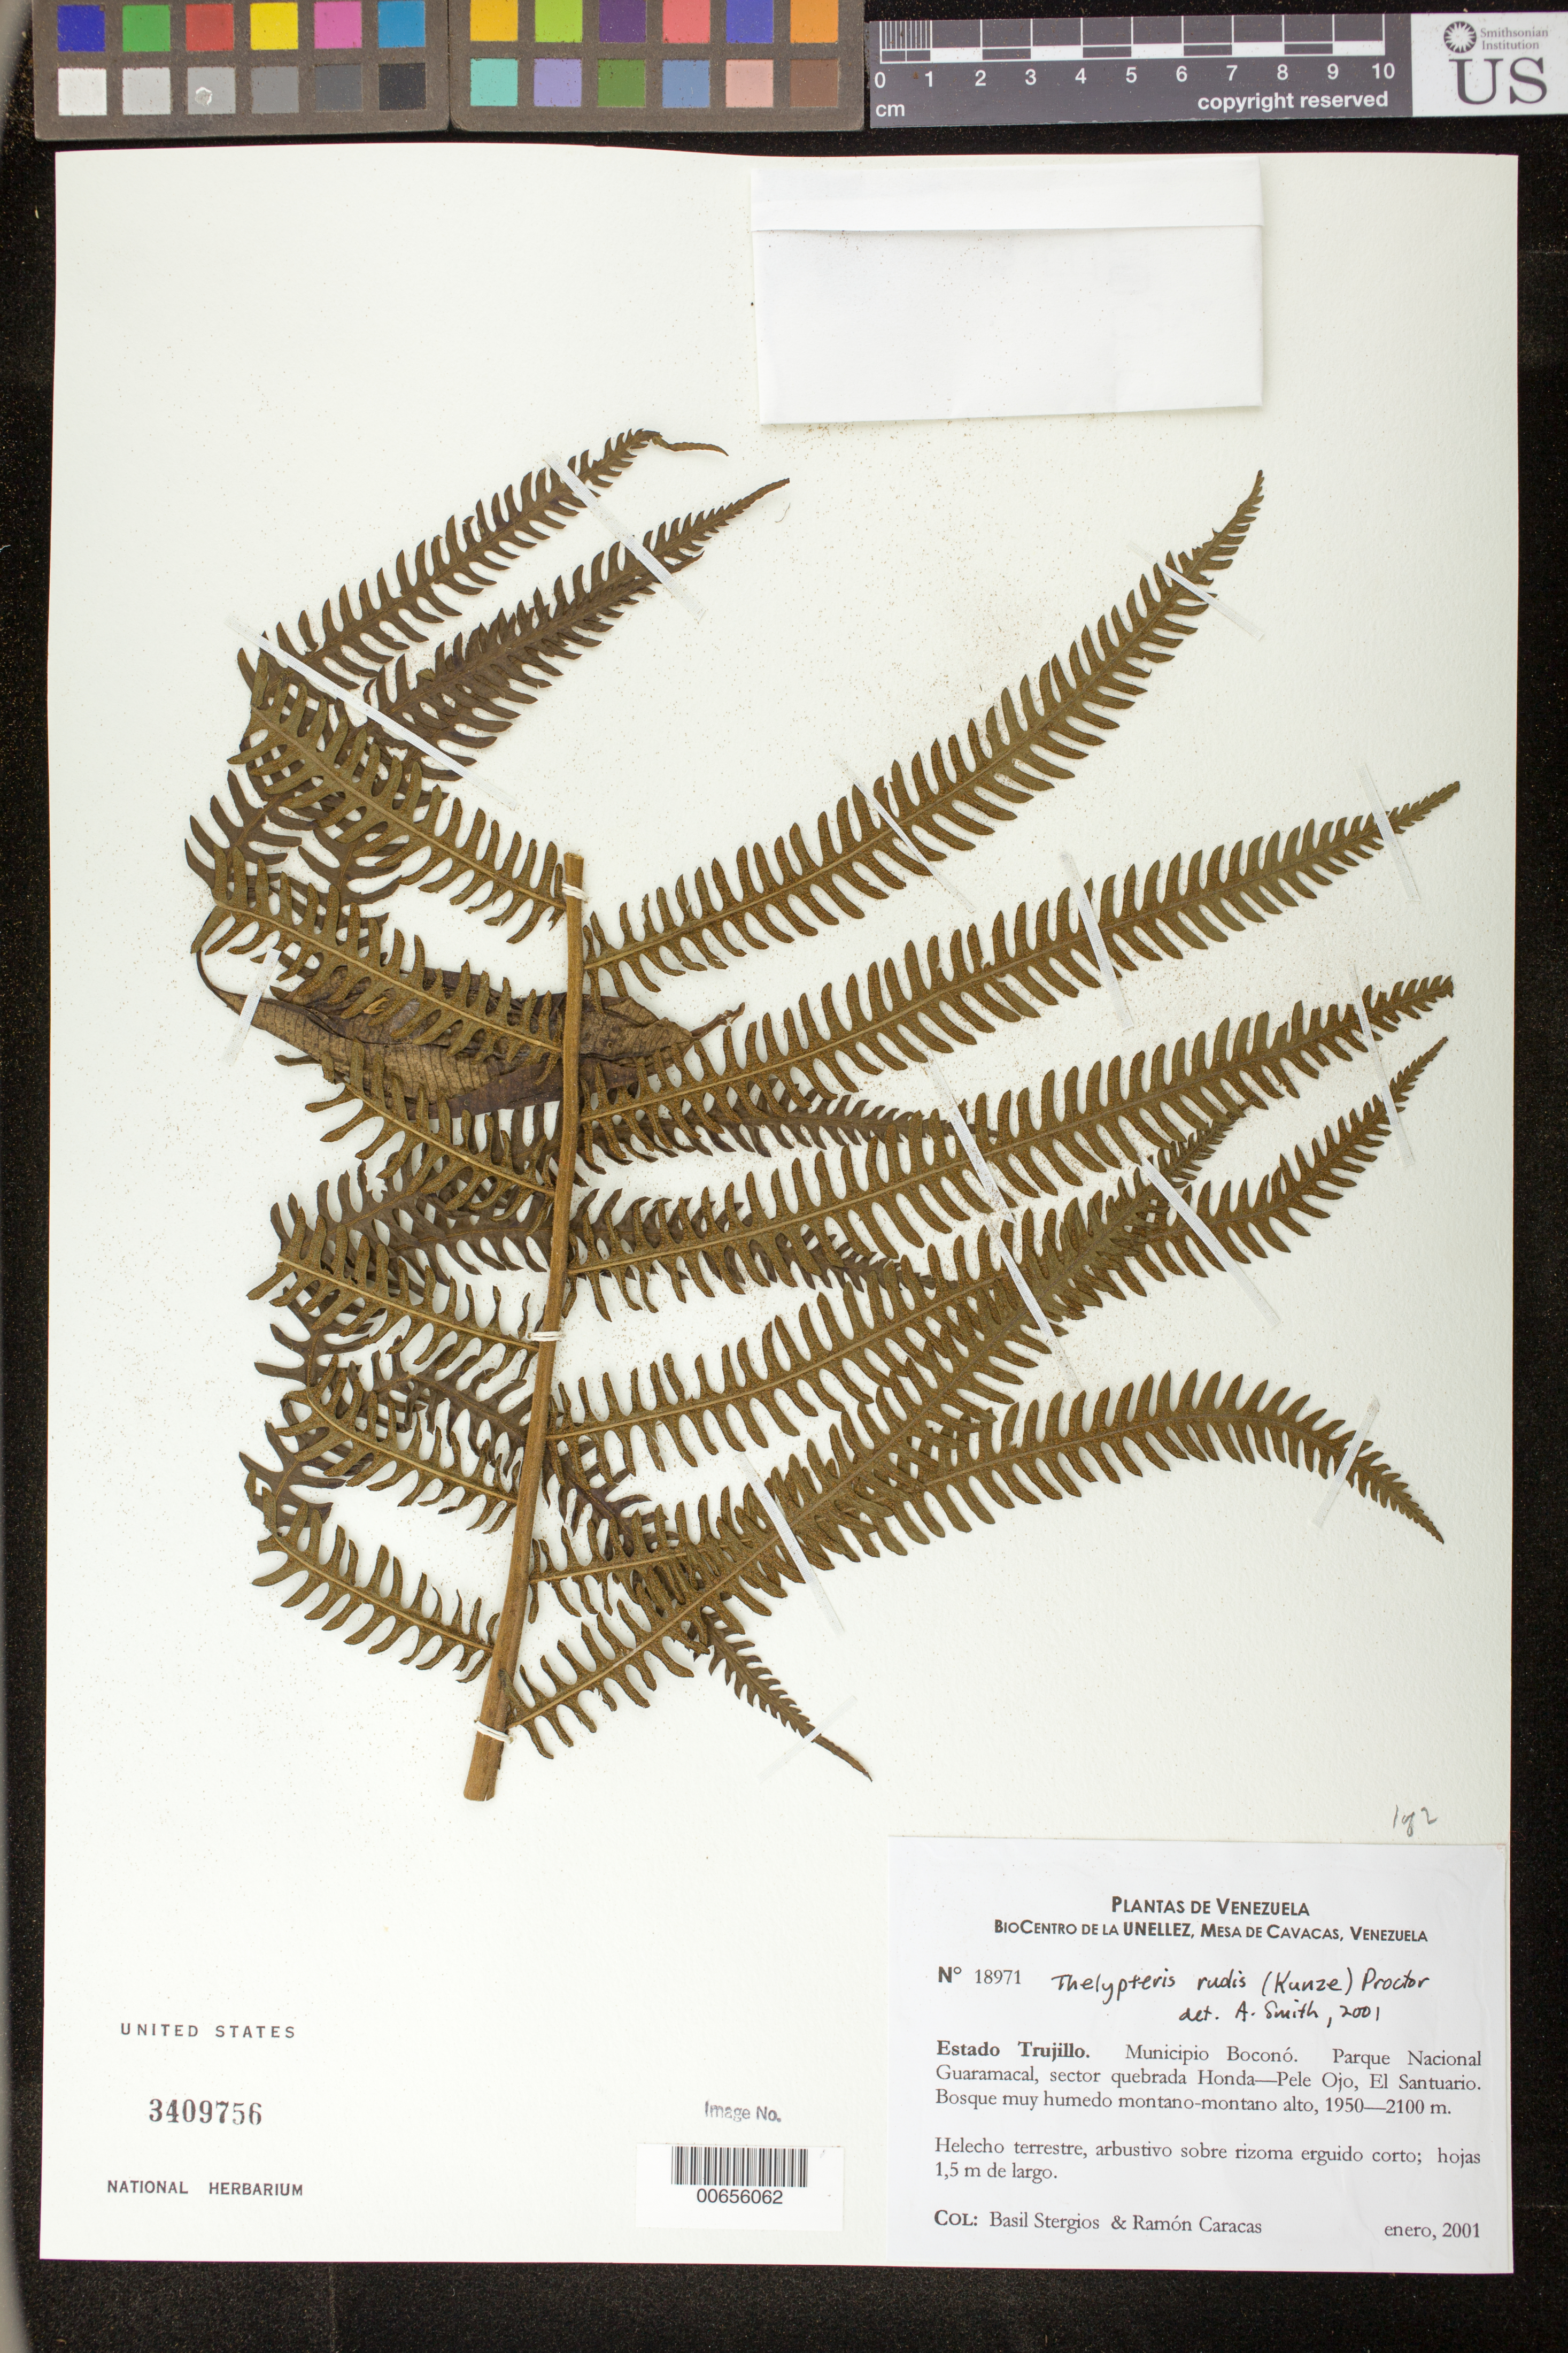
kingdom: Plantae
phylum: Tracheophyta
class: Polypodiopsida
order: Polypodiales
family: Thelypteridaceae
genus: Thelypteris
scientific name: Thelypteris rudis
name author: (Kuntze) Proctor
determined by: Smith, Alan R., (UC)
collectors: B. G. Stergios & R. Caracas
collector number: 18971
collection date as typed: Jan 2001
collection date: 2001-01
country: Venezuela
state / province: Trujillo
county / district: Boconó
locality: Parque Nacional Guaramacal, sector quebrada Honda-Pele Ojo, El Santuario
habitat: Bosque muy húmedo montano-montano alto.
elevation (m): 1950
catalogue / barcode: US 3409756